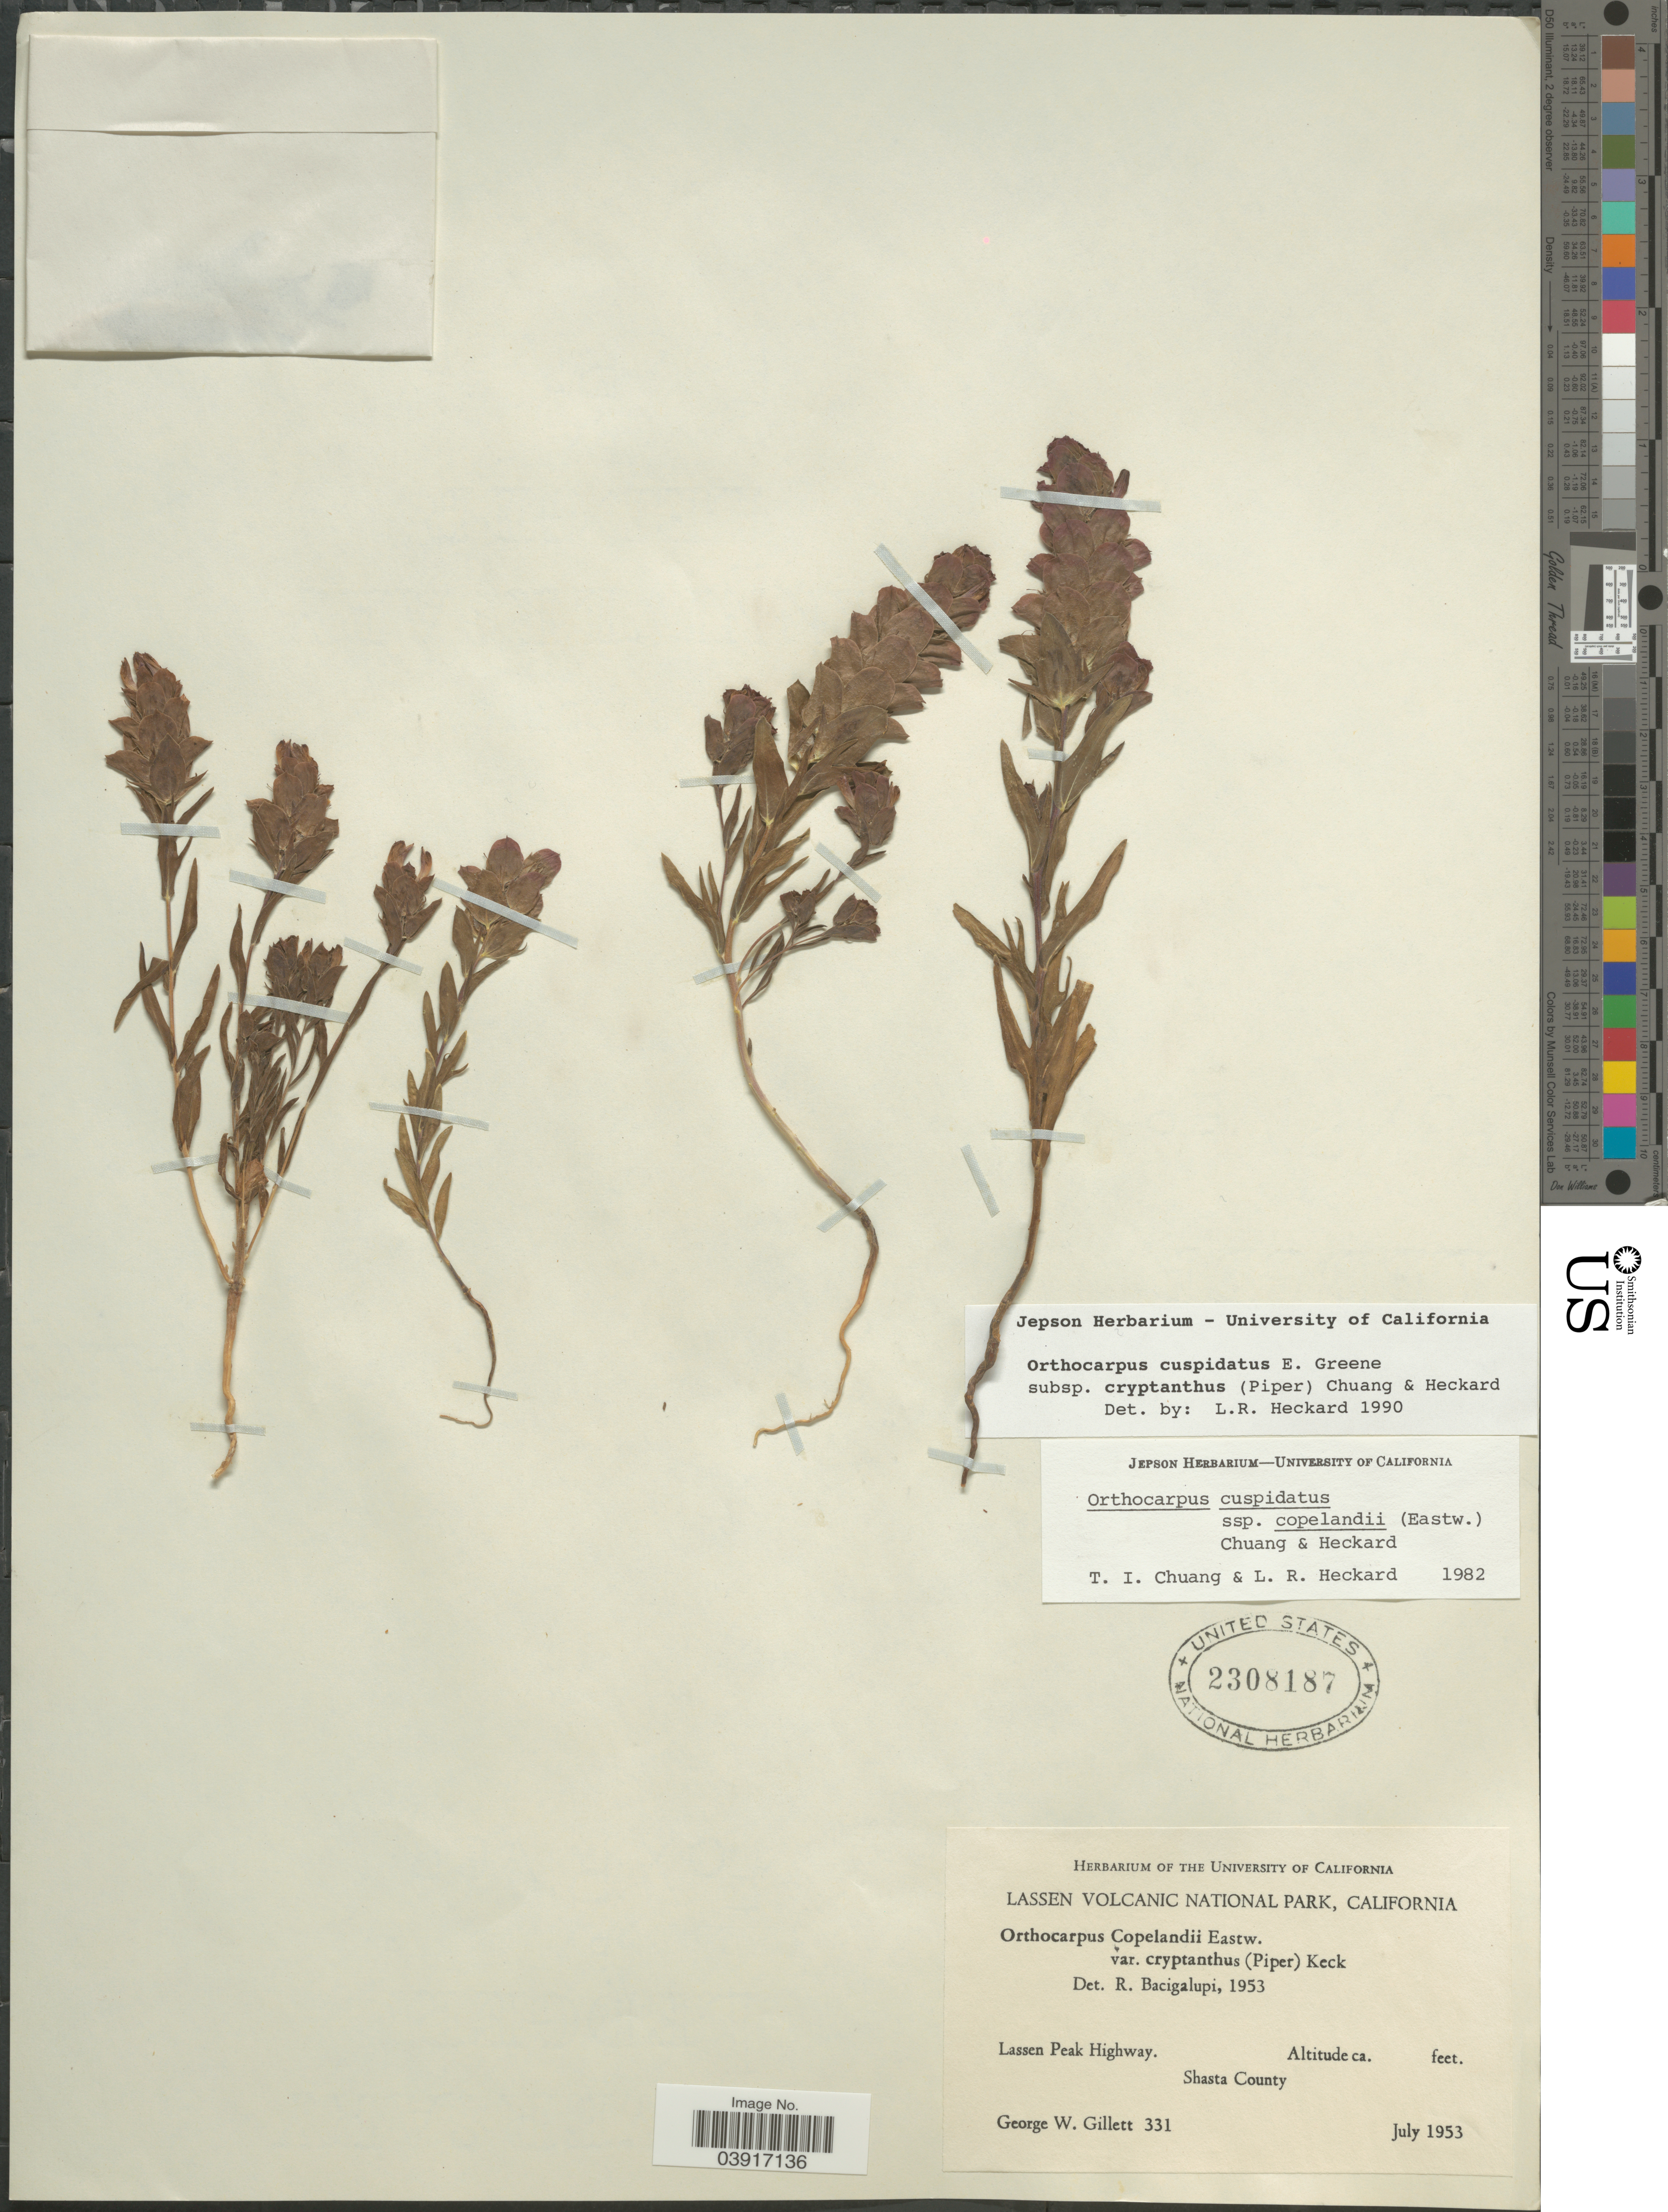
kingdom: Plantae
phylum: Tracheophyta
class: Magnoliopsida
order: Lamiales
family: Orobanchaceae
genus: Orthocarpus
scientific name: Orthocarpus cuspidatus subsp. cryptanthus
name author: (Piper) T.I. Chuang & Heckard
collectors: G. Gillett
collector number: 331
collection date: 1953-07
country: United States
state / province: California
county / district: Shasta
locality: Lassen Volcanic National Park. Lassen Peak Highway. Shasta County.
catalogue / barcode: US 2308187